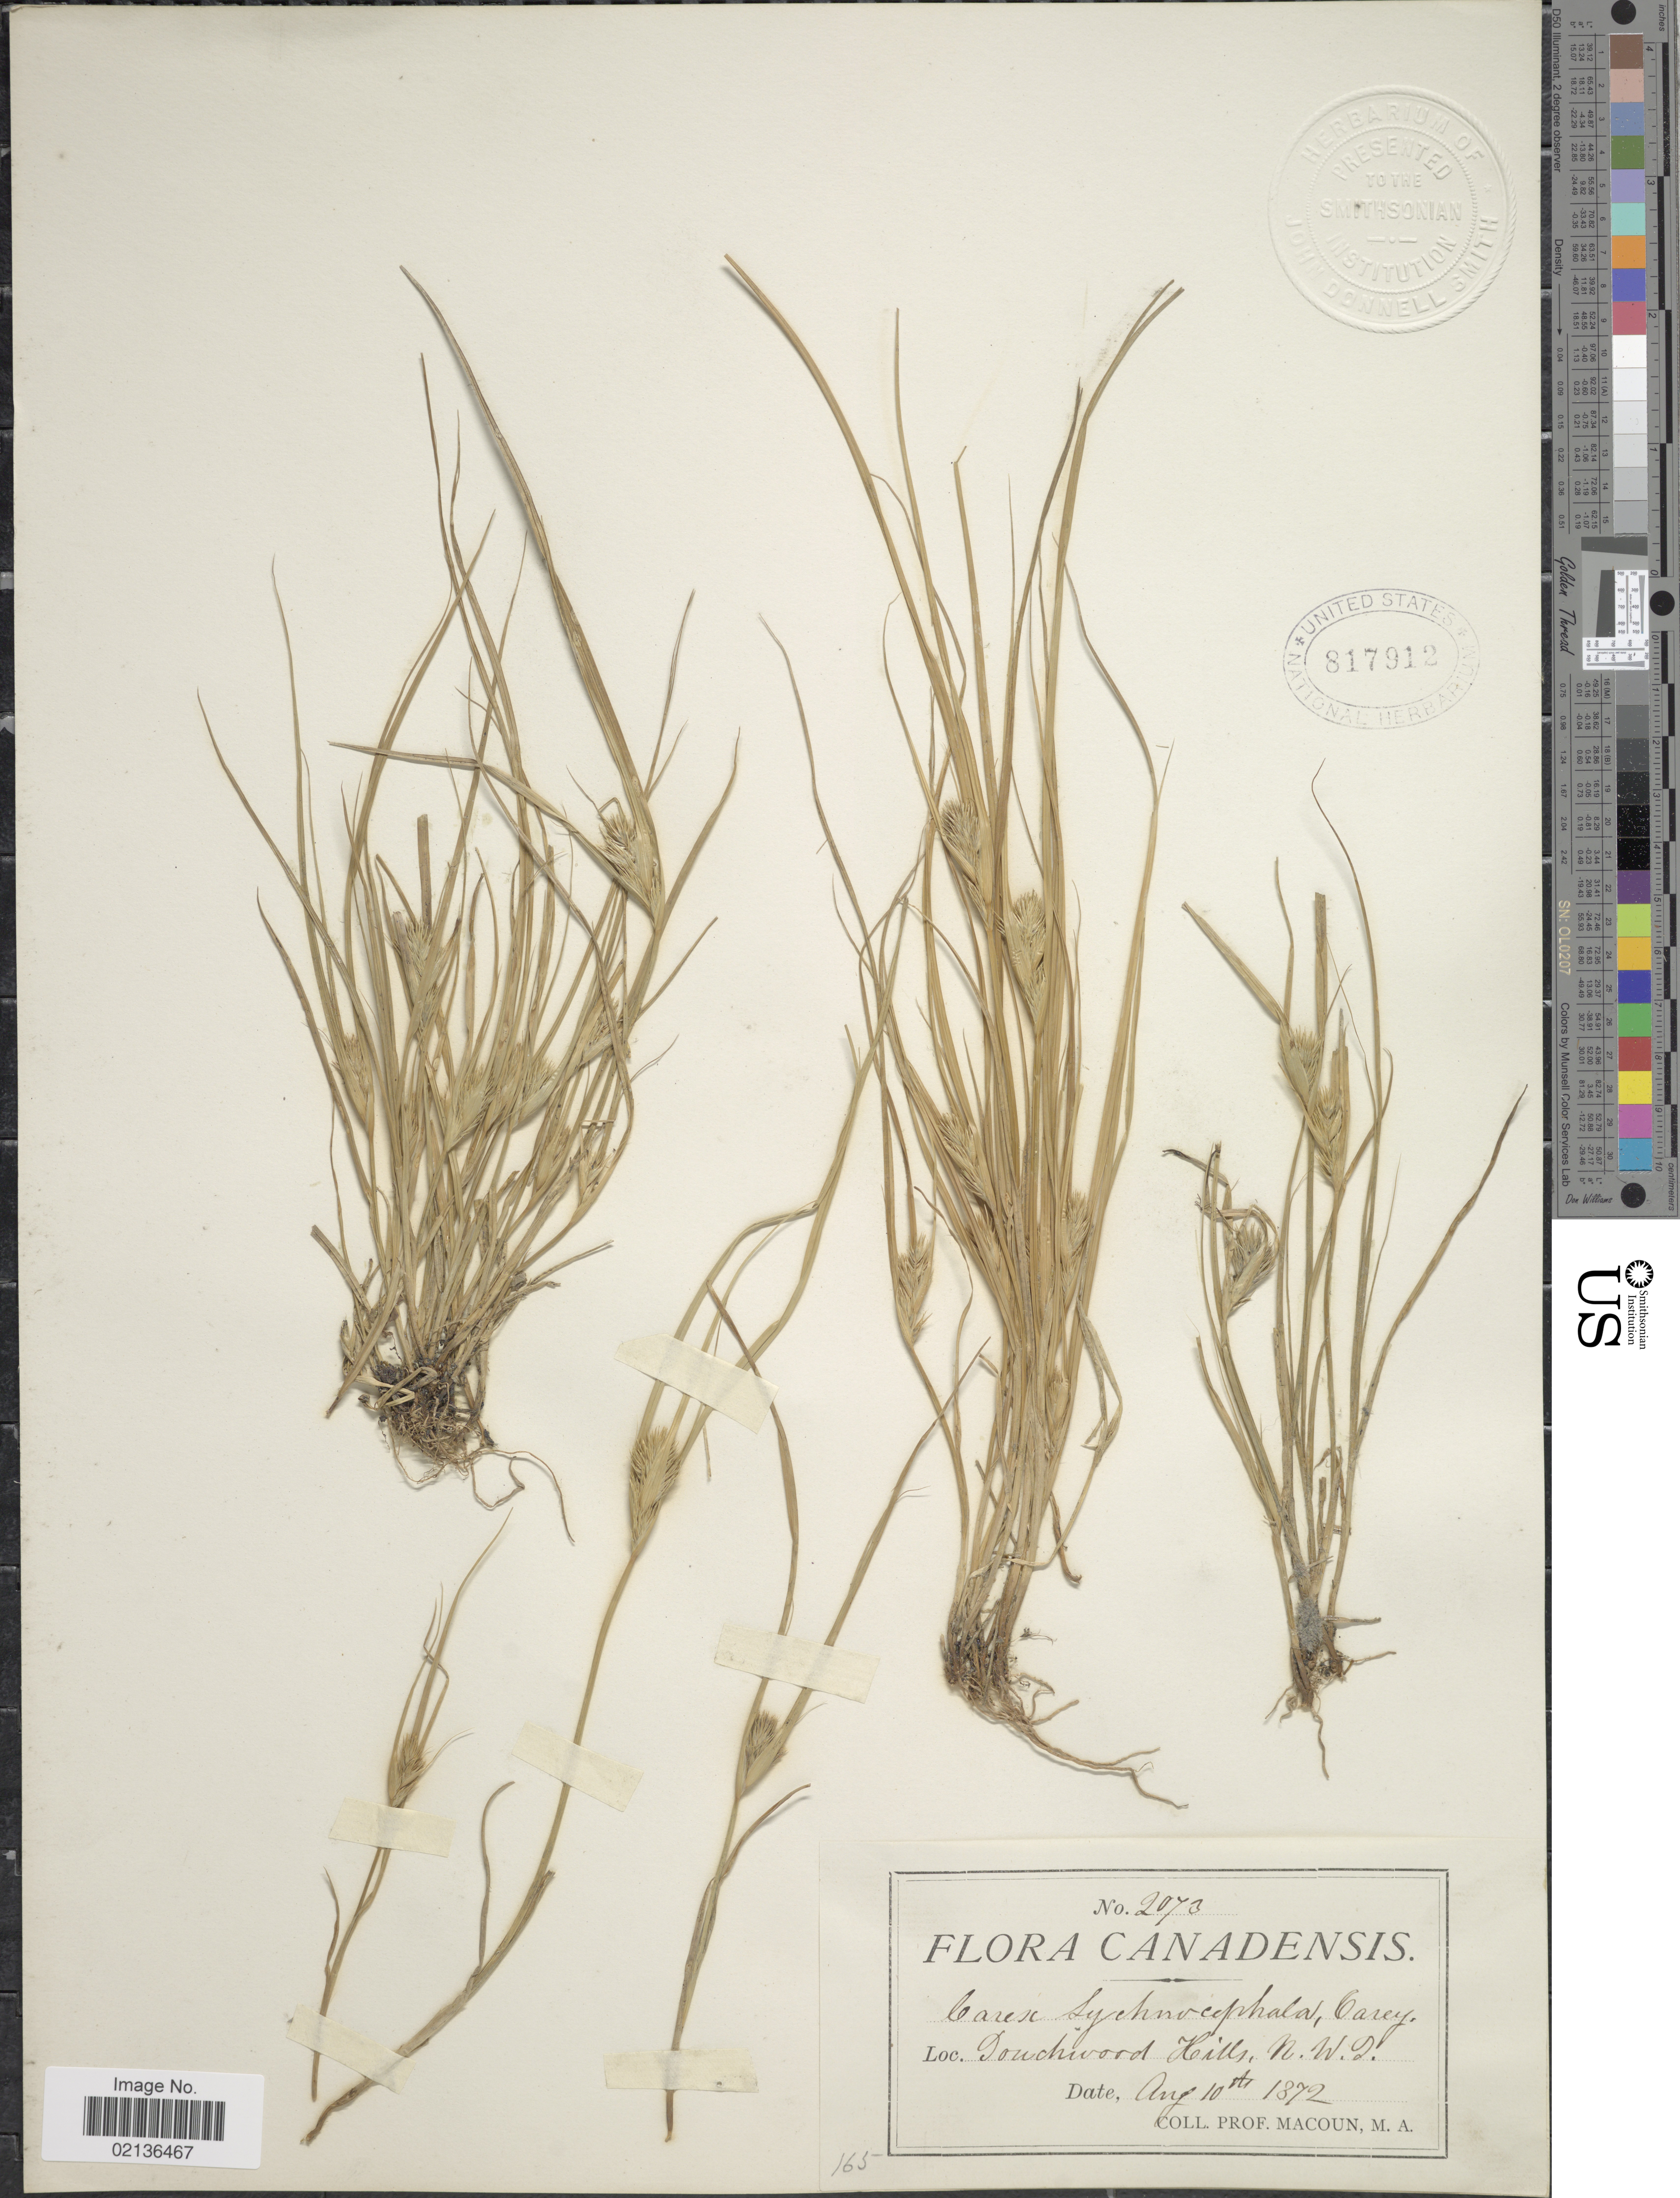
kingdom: Plantae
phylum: Tracheophyta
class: Liliopsida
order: Poales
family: Cyperaceae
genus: Carex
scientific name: Carex sychnocephala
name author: J. Carey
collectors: -- Macoun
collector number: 2073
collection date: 1872-08-10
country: Canada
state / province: Northwest Territories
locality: Douchwood Hills, N.W.T.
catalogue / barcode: US 817912